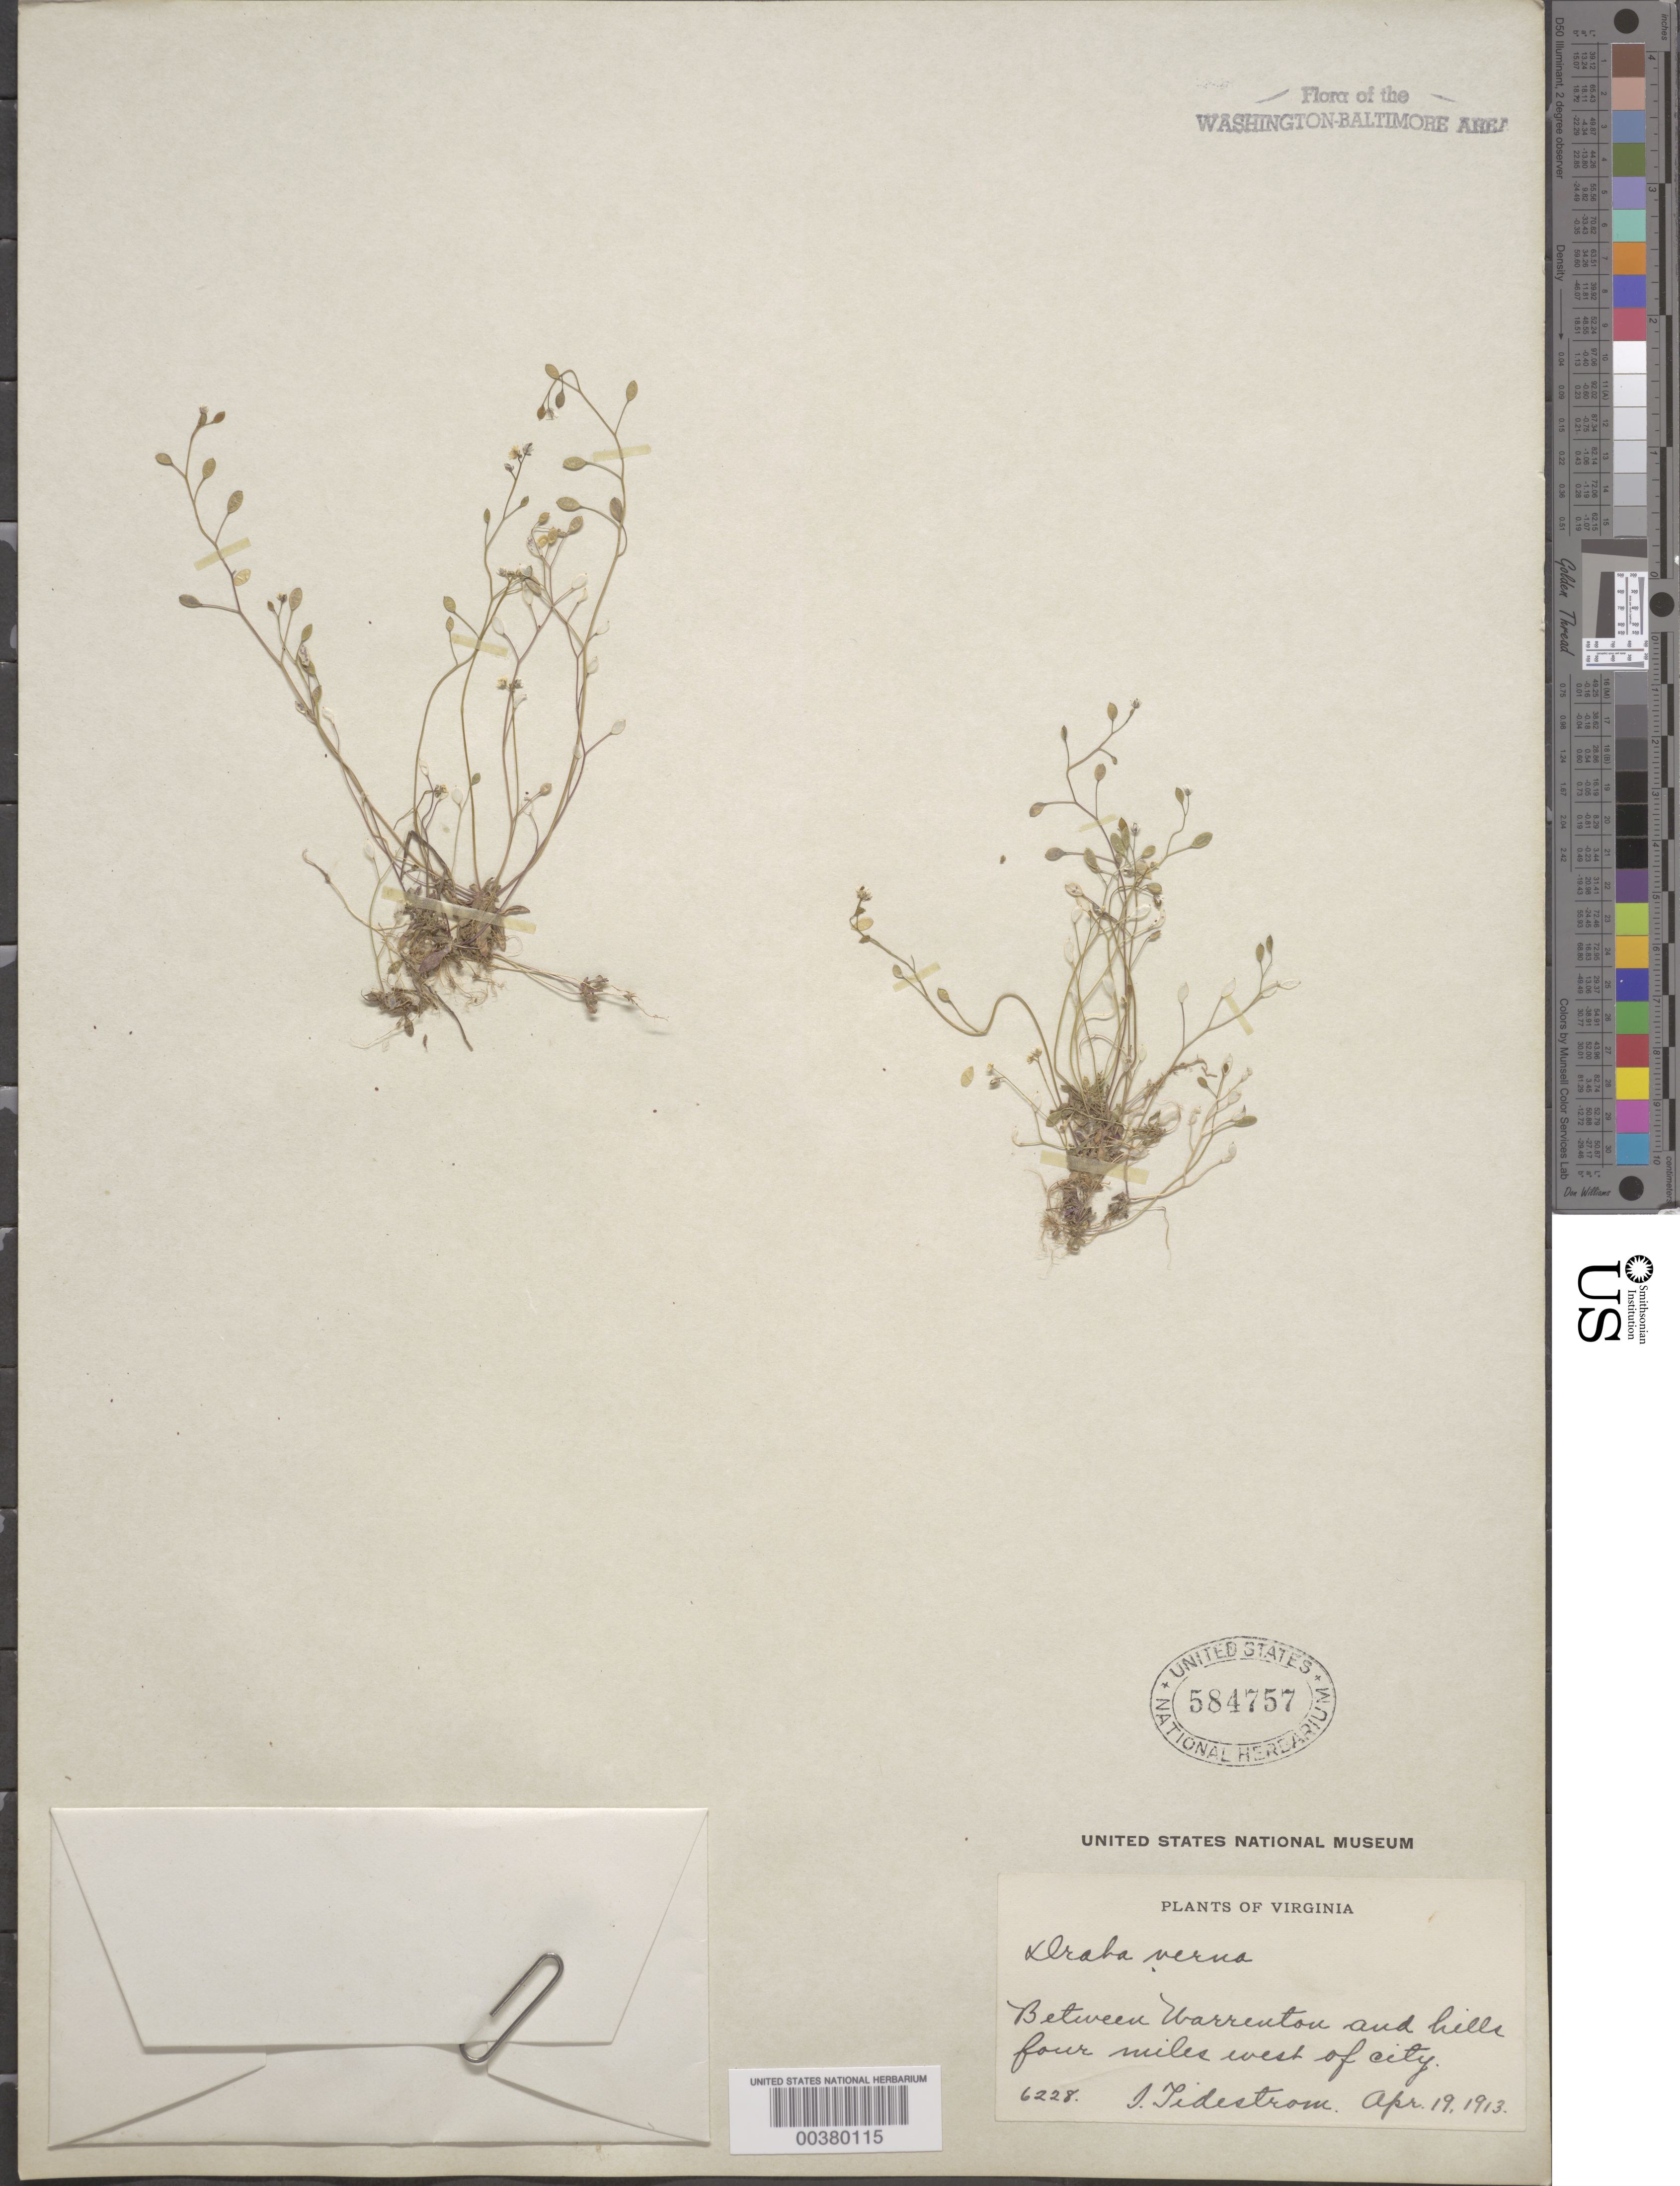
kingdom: Plantae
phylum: Tracheophyta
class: Magnoliopsida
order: Brassicales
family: Brassicaceae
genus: Draba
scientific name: Draba verna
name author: L.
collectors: I. F. Tidestrom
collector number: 6228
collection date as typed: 19 Apr 1913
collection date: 1913-04-19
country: United States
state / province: Virginia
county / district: Fauquier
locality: between Warrenton and Hills west of City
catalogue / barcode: US 584757